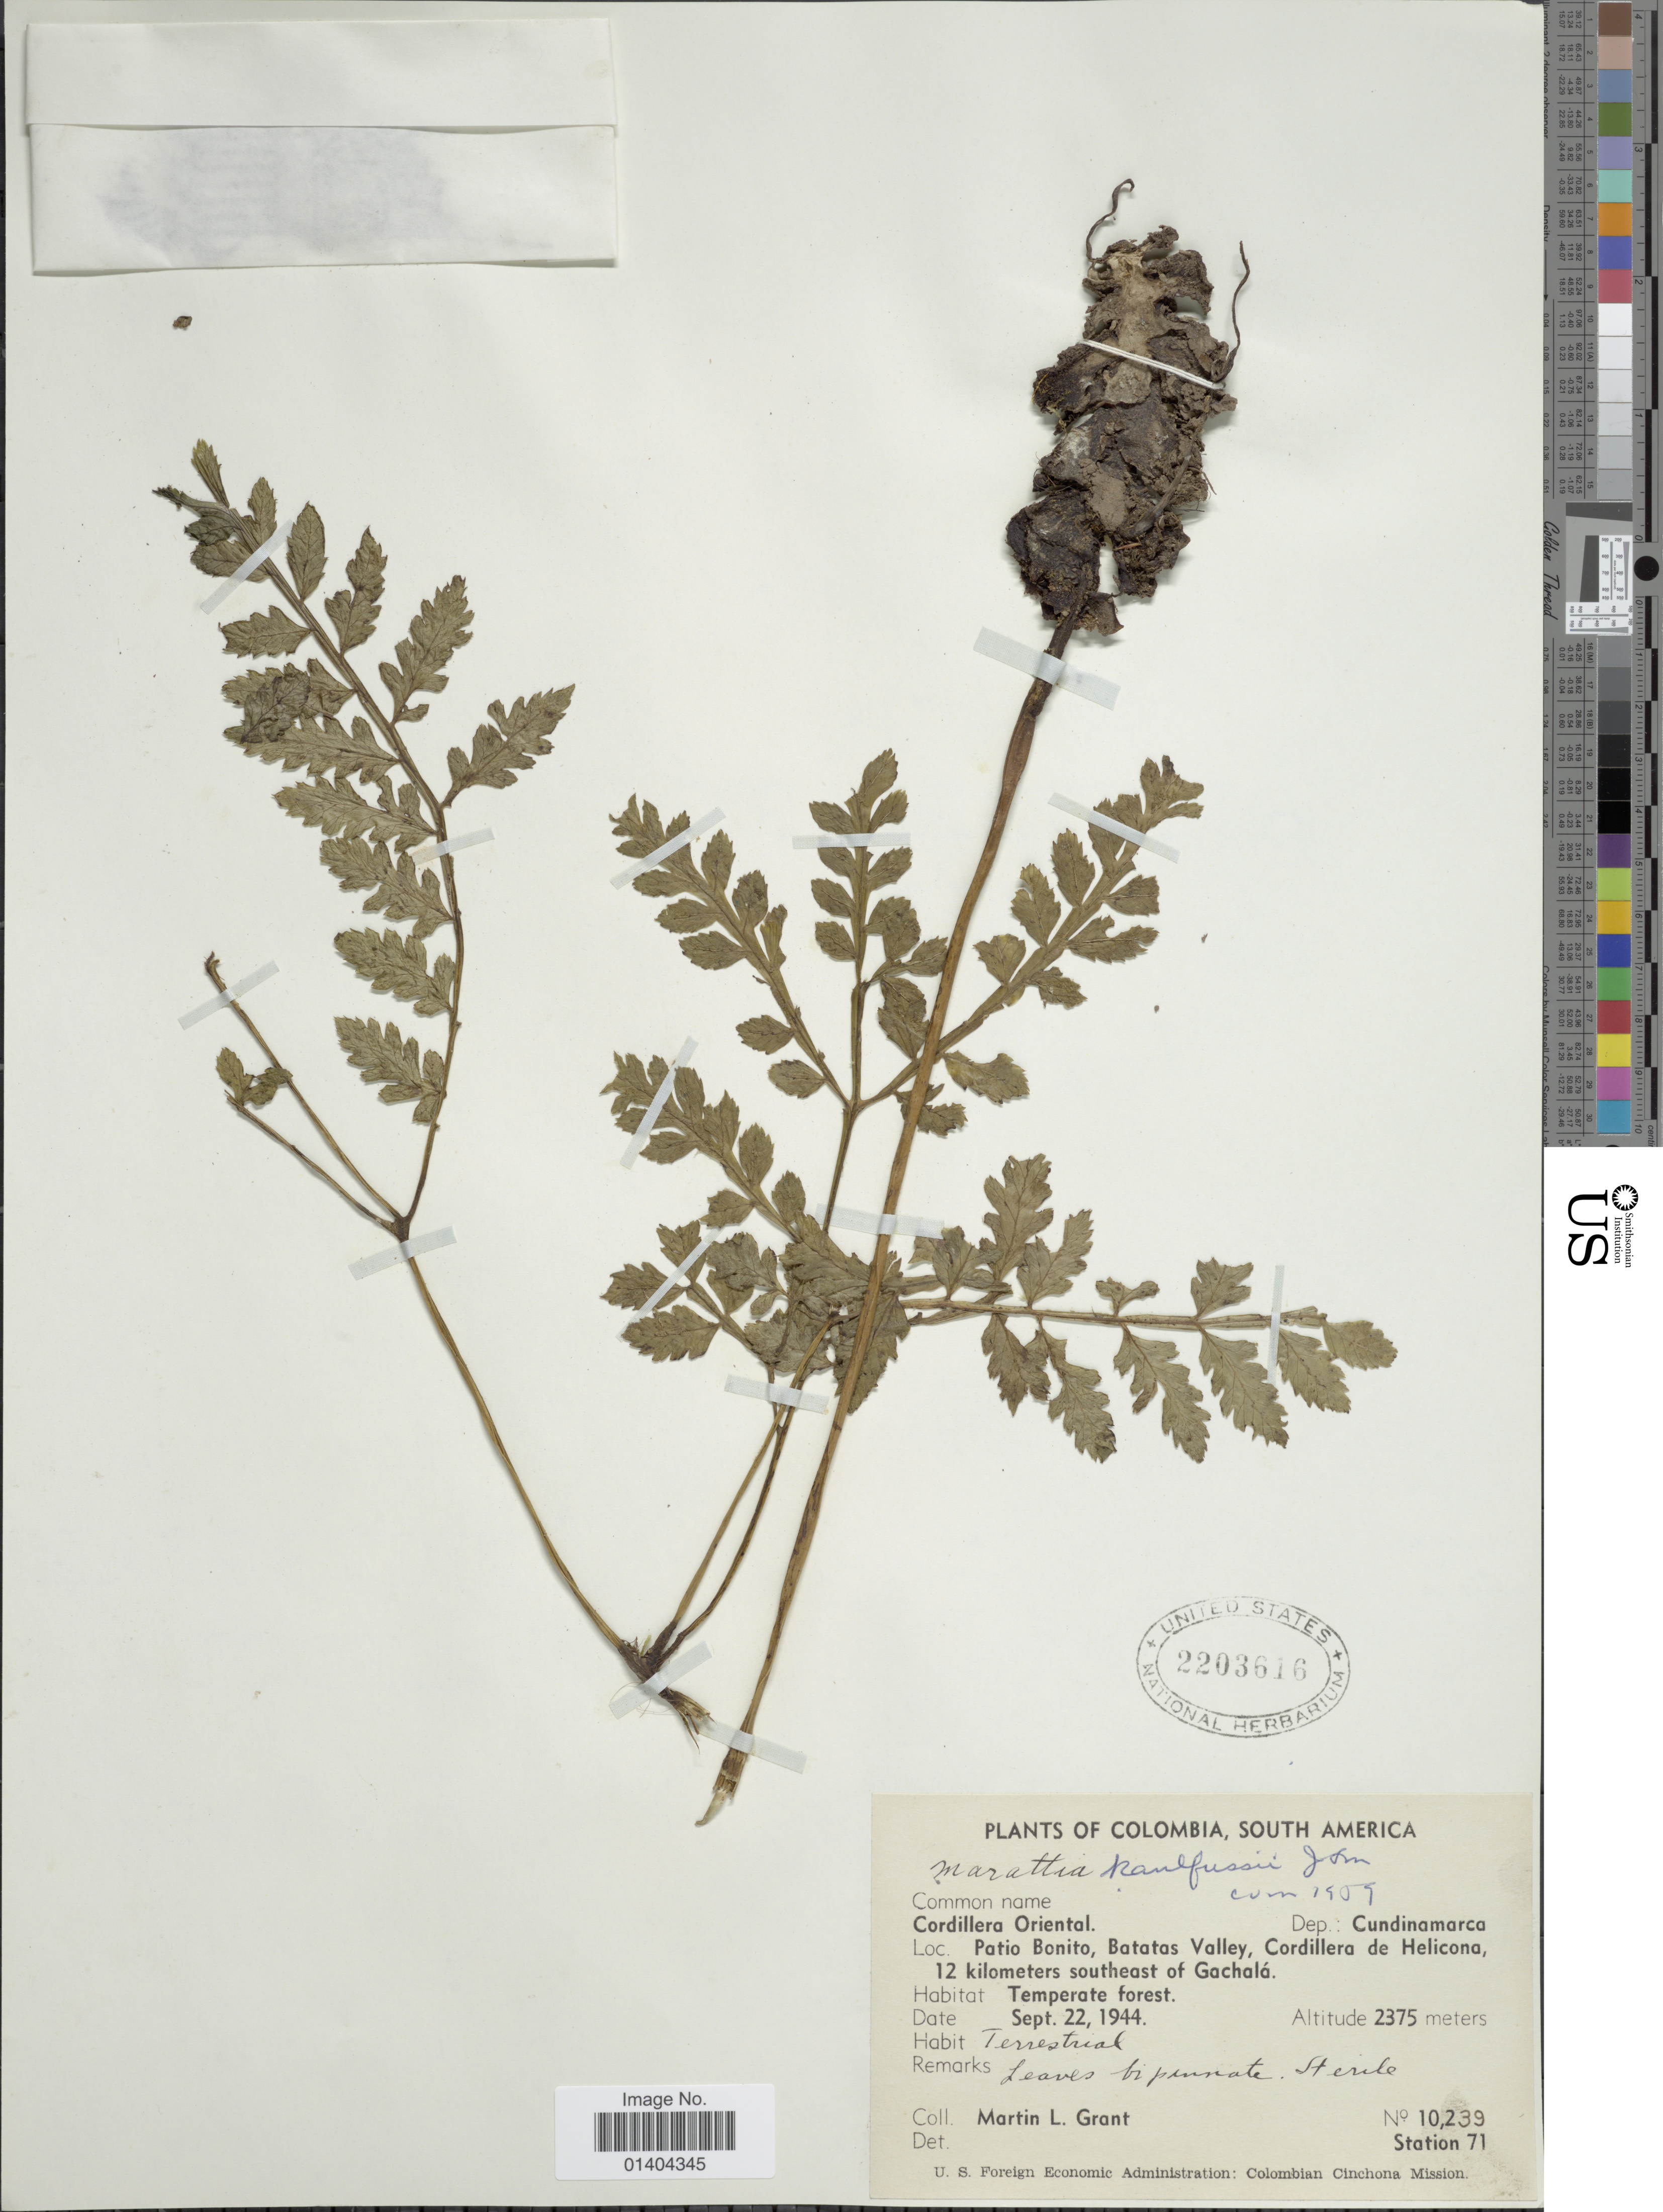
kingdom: Plantae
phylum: Tracheophyta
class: Polypodiopsida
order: Marattiales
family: Marattiaceae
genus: Marattia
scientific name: Marattia laevis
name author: Sm.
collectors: M. L. Grant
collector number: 10238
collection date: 1944-09-22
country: Colombia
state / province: Cundinamarca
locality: Cordillera Oriental, Patio Bonito, Batatas Valley, Cordillera de Helicona, 12 kilometers southeast of Cachala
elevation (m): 2375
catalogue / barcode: US 2203616